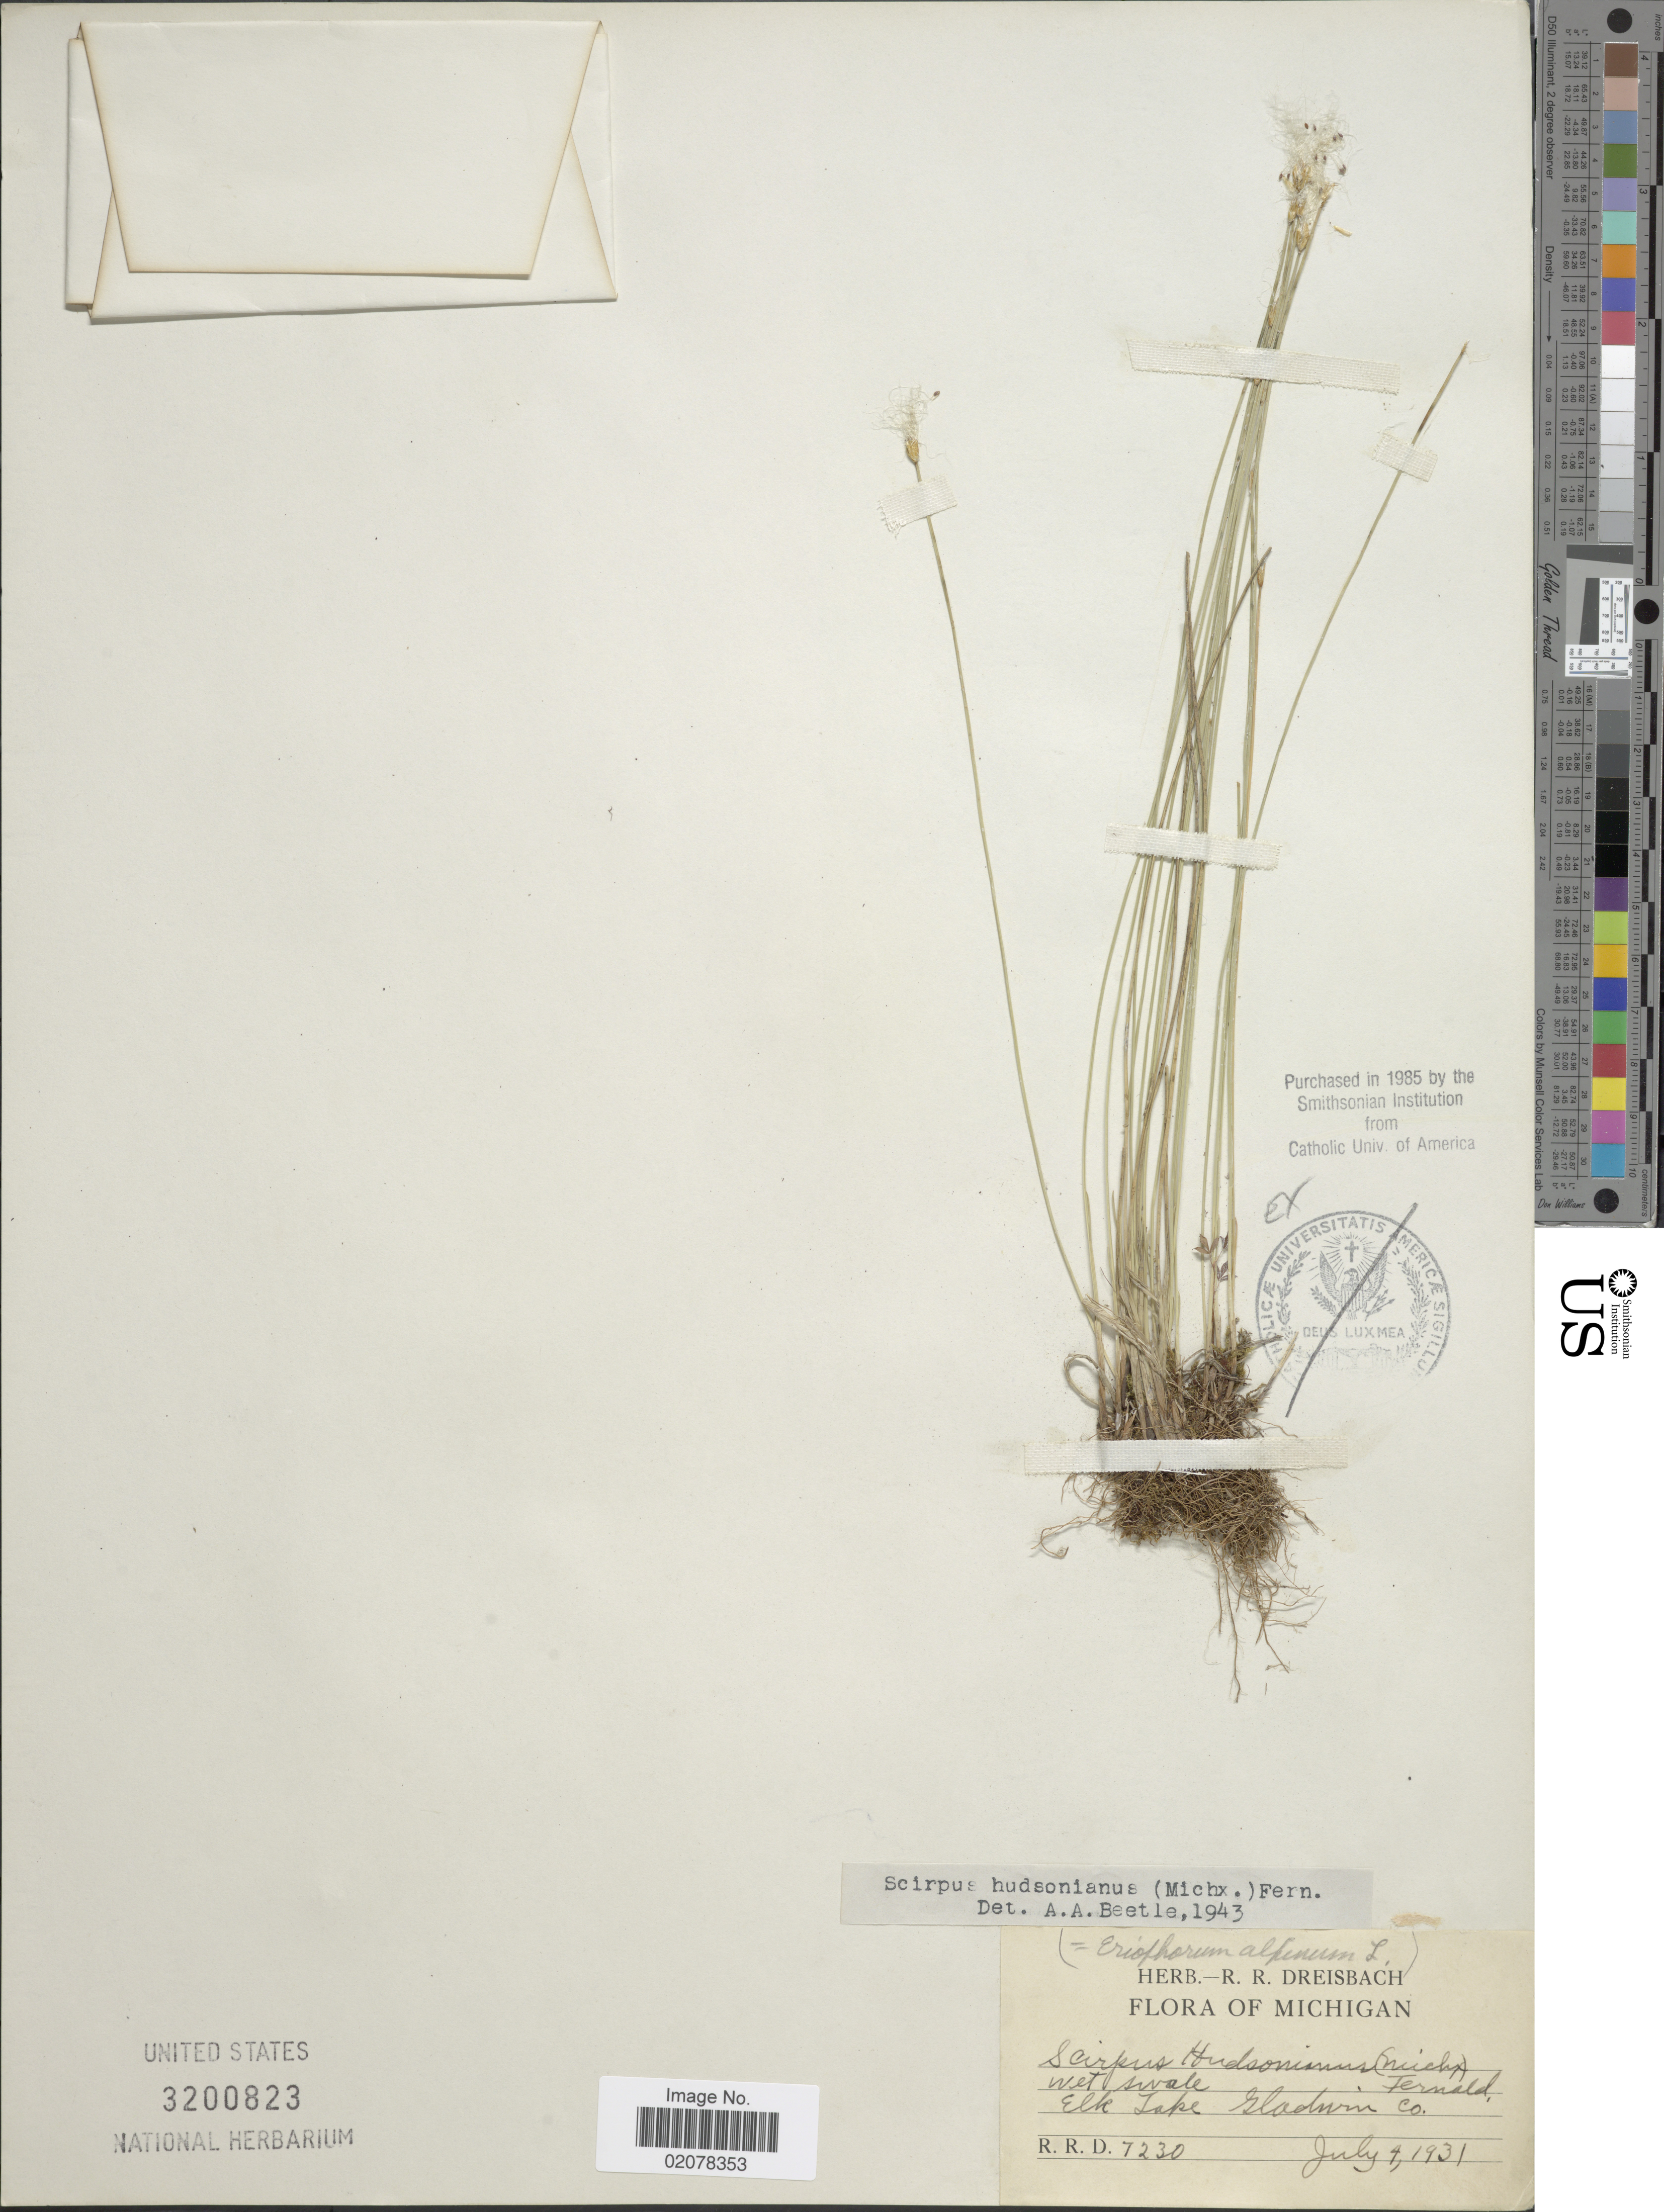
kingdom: Plantae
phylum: Tracheophyta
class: Liliopsida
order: Poales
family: Cyperaceae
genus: Trichophorum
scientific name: Trichophorum alpinum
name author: (L.) Pers.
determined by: Strong, M. T., (US), Smithsonian Institution - National Museum of Natural History (UNITED STATES)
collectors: R. Dreisbach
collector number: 7230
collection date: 1931-07-04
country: United States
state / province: Michigan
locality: Wet Swale, Elk Lake Gladwin Co.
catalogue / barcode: US 3200823